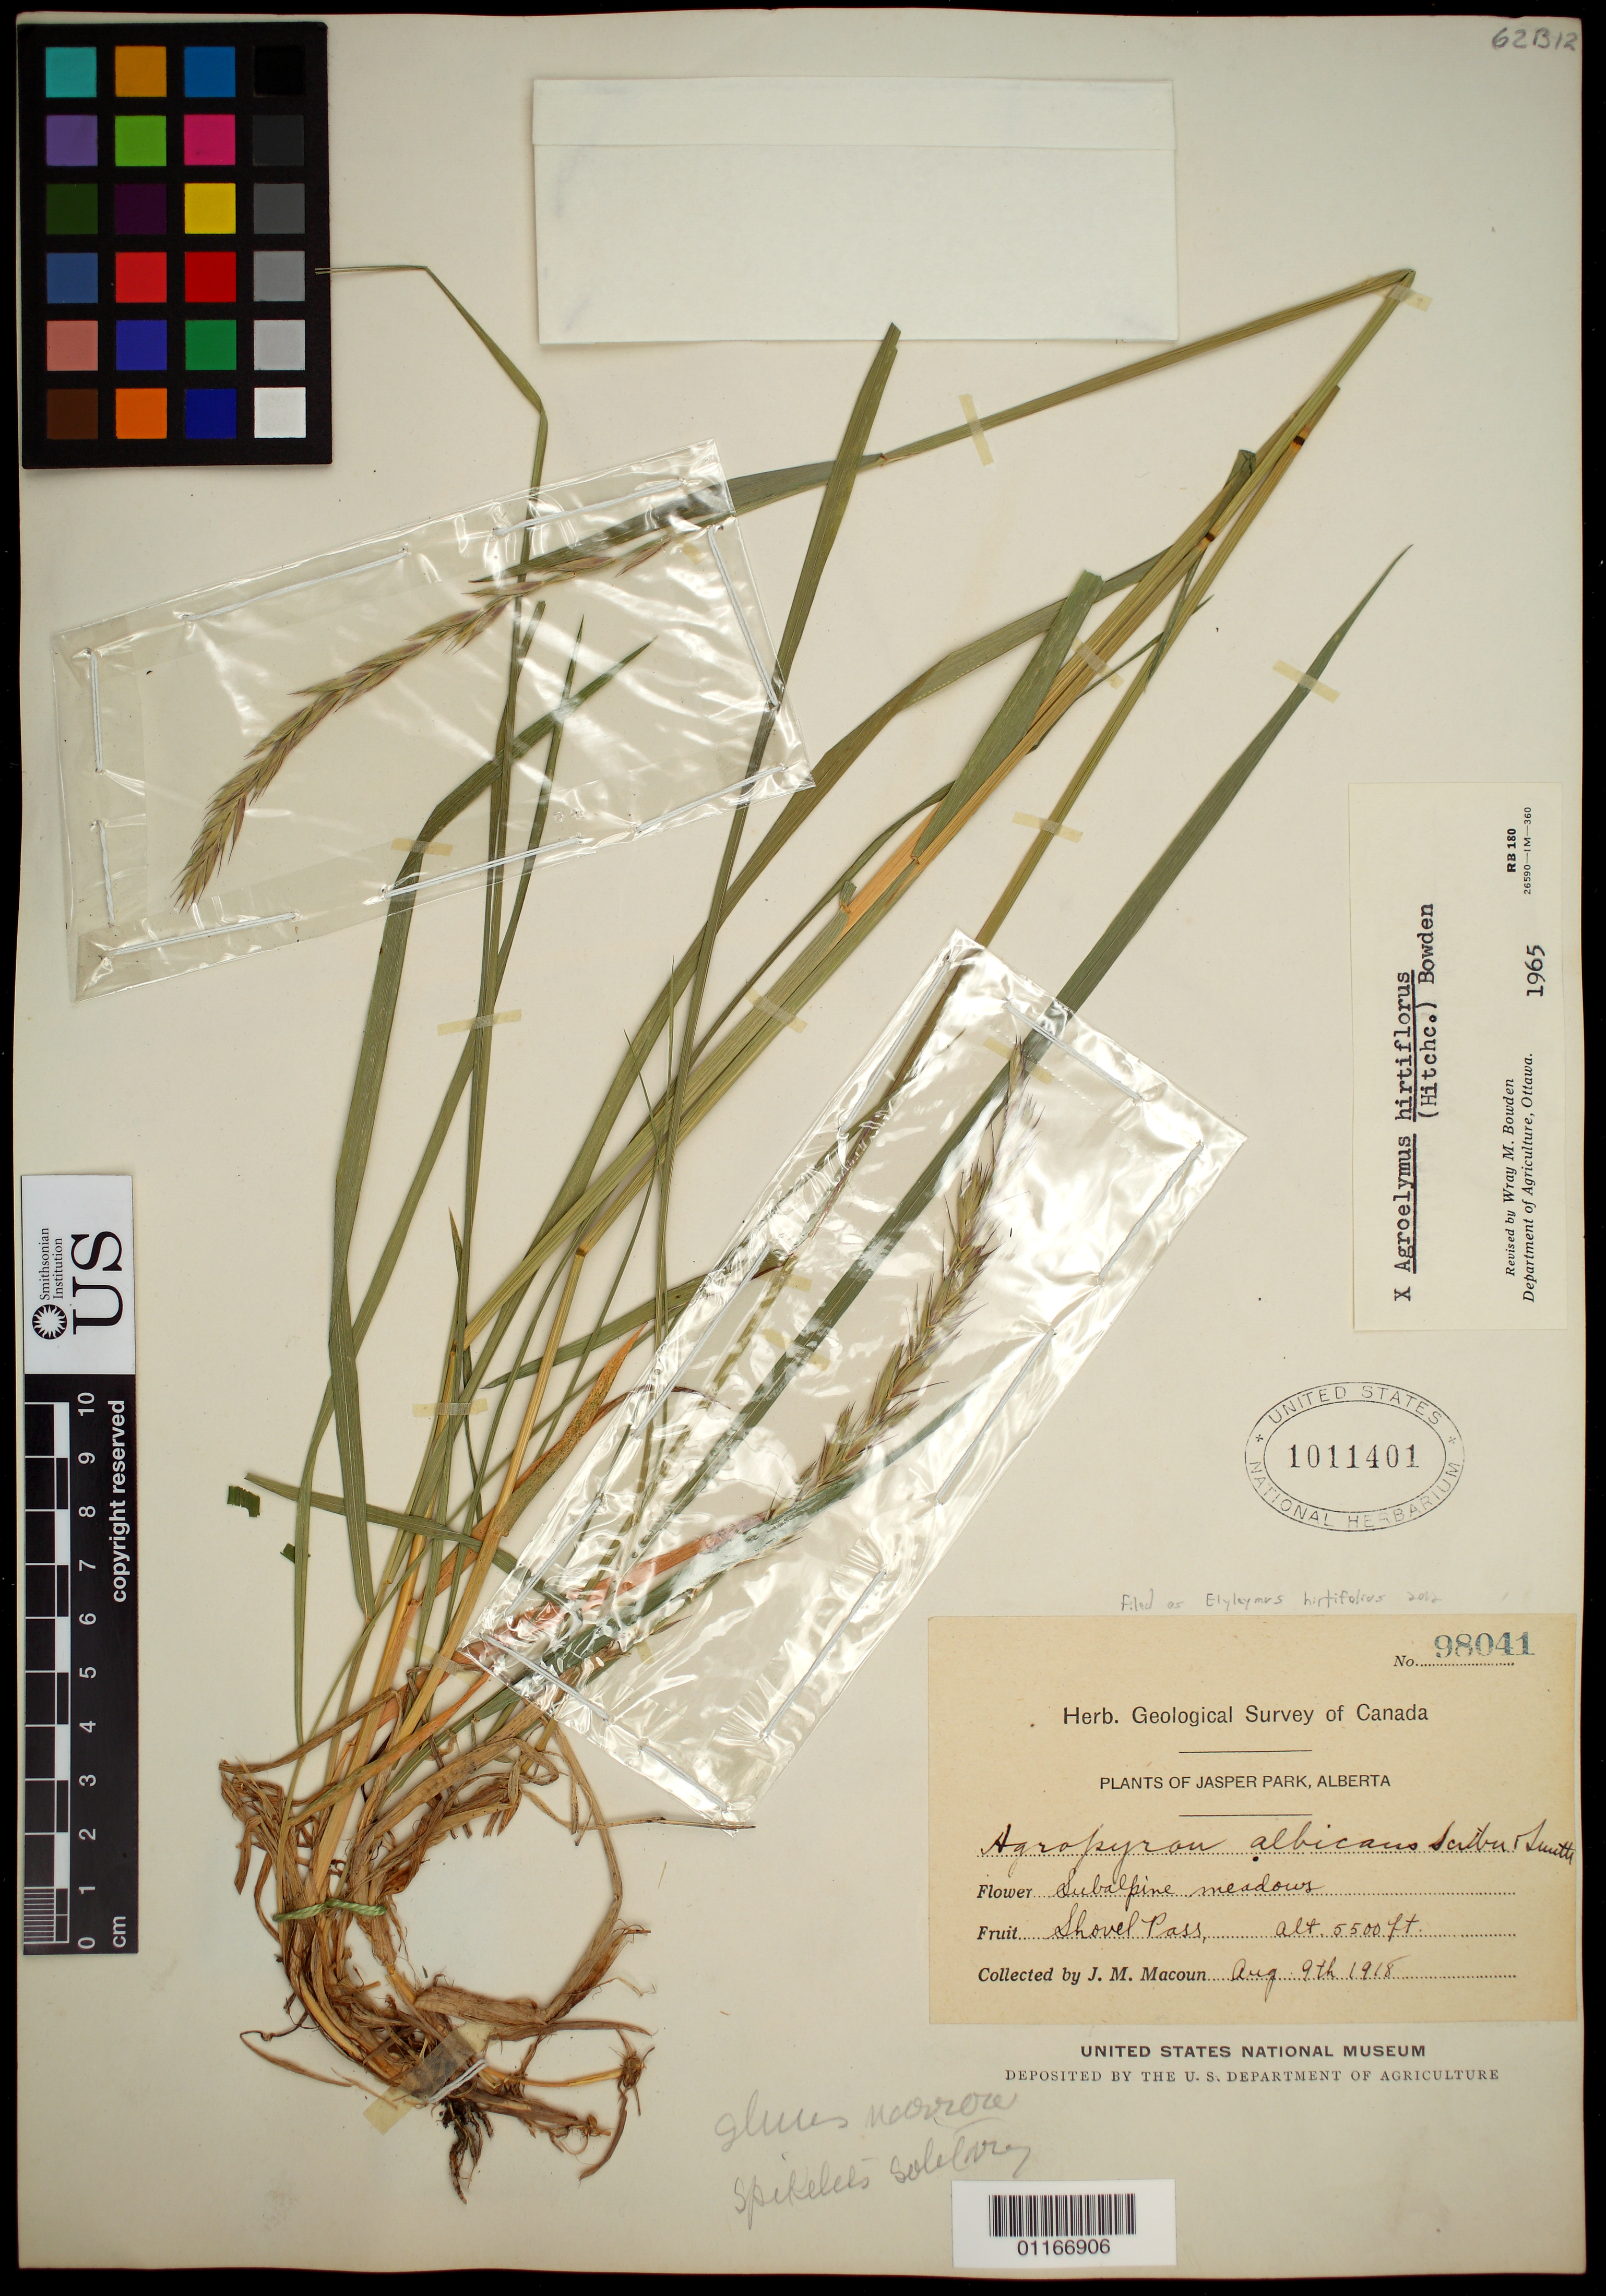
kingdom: Plantae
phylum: Tracheophyta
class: Liliopsida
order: Poales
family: Poaceae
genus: Elyleymus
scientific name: x Elyleymus hirtiflorus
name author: (Hitchc.) Barkworth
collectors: J. M. Macoun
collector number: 98041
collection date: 1918-08-09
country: Canada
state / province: Alberta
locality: Jasper Park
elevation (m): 1676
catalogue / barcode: US 1011401